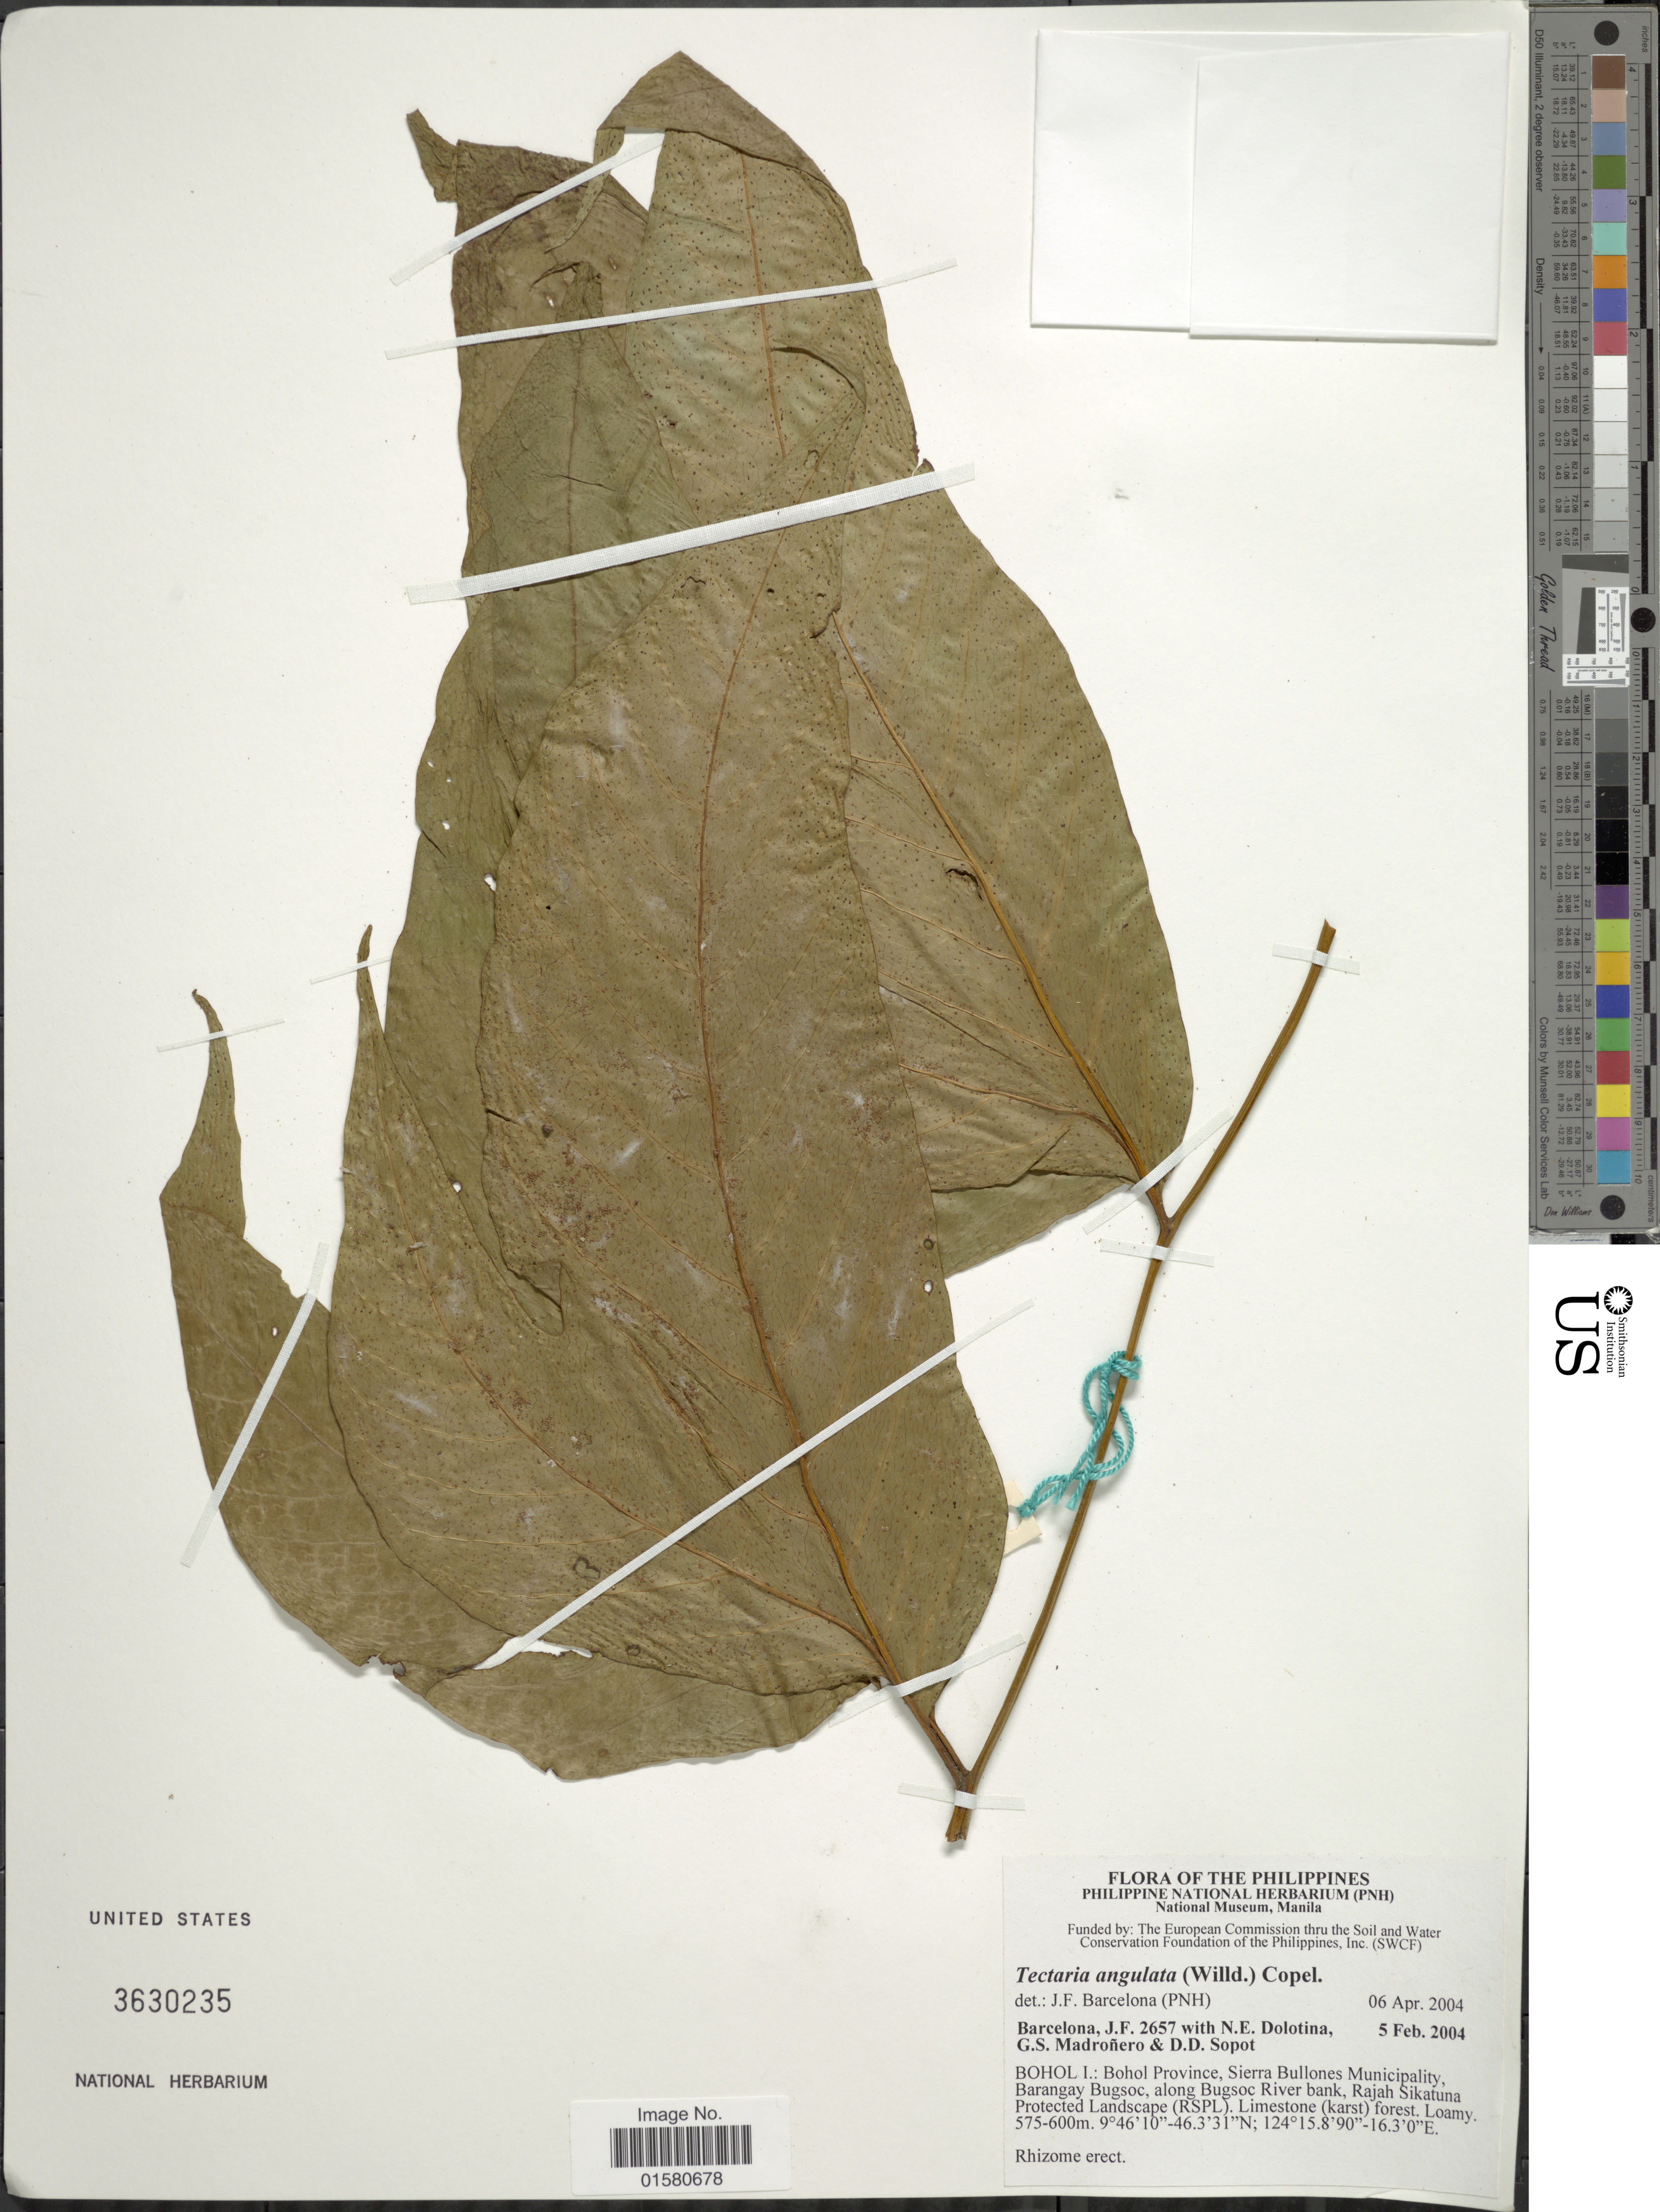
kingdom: Plantae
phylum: Tracheophyta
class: Polypodiopsida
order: Polypodiales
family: Tectariaceae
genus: Tectaria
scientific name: Tectaria angulata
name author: (Willd.) Copel.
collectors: J. F. Barcelona, N. Dolotina, D. Sopot & D. Sopot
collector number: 2657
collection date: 2004-02-05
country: Philippines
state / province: Central Visayas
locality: Bohol I: Bohol Province, Sierra Bullones Municiplaity, Barangay Bugsoc, along BUgsoc River jbank, Rajah Sikatuna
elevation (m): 575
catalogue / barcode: US 3630235